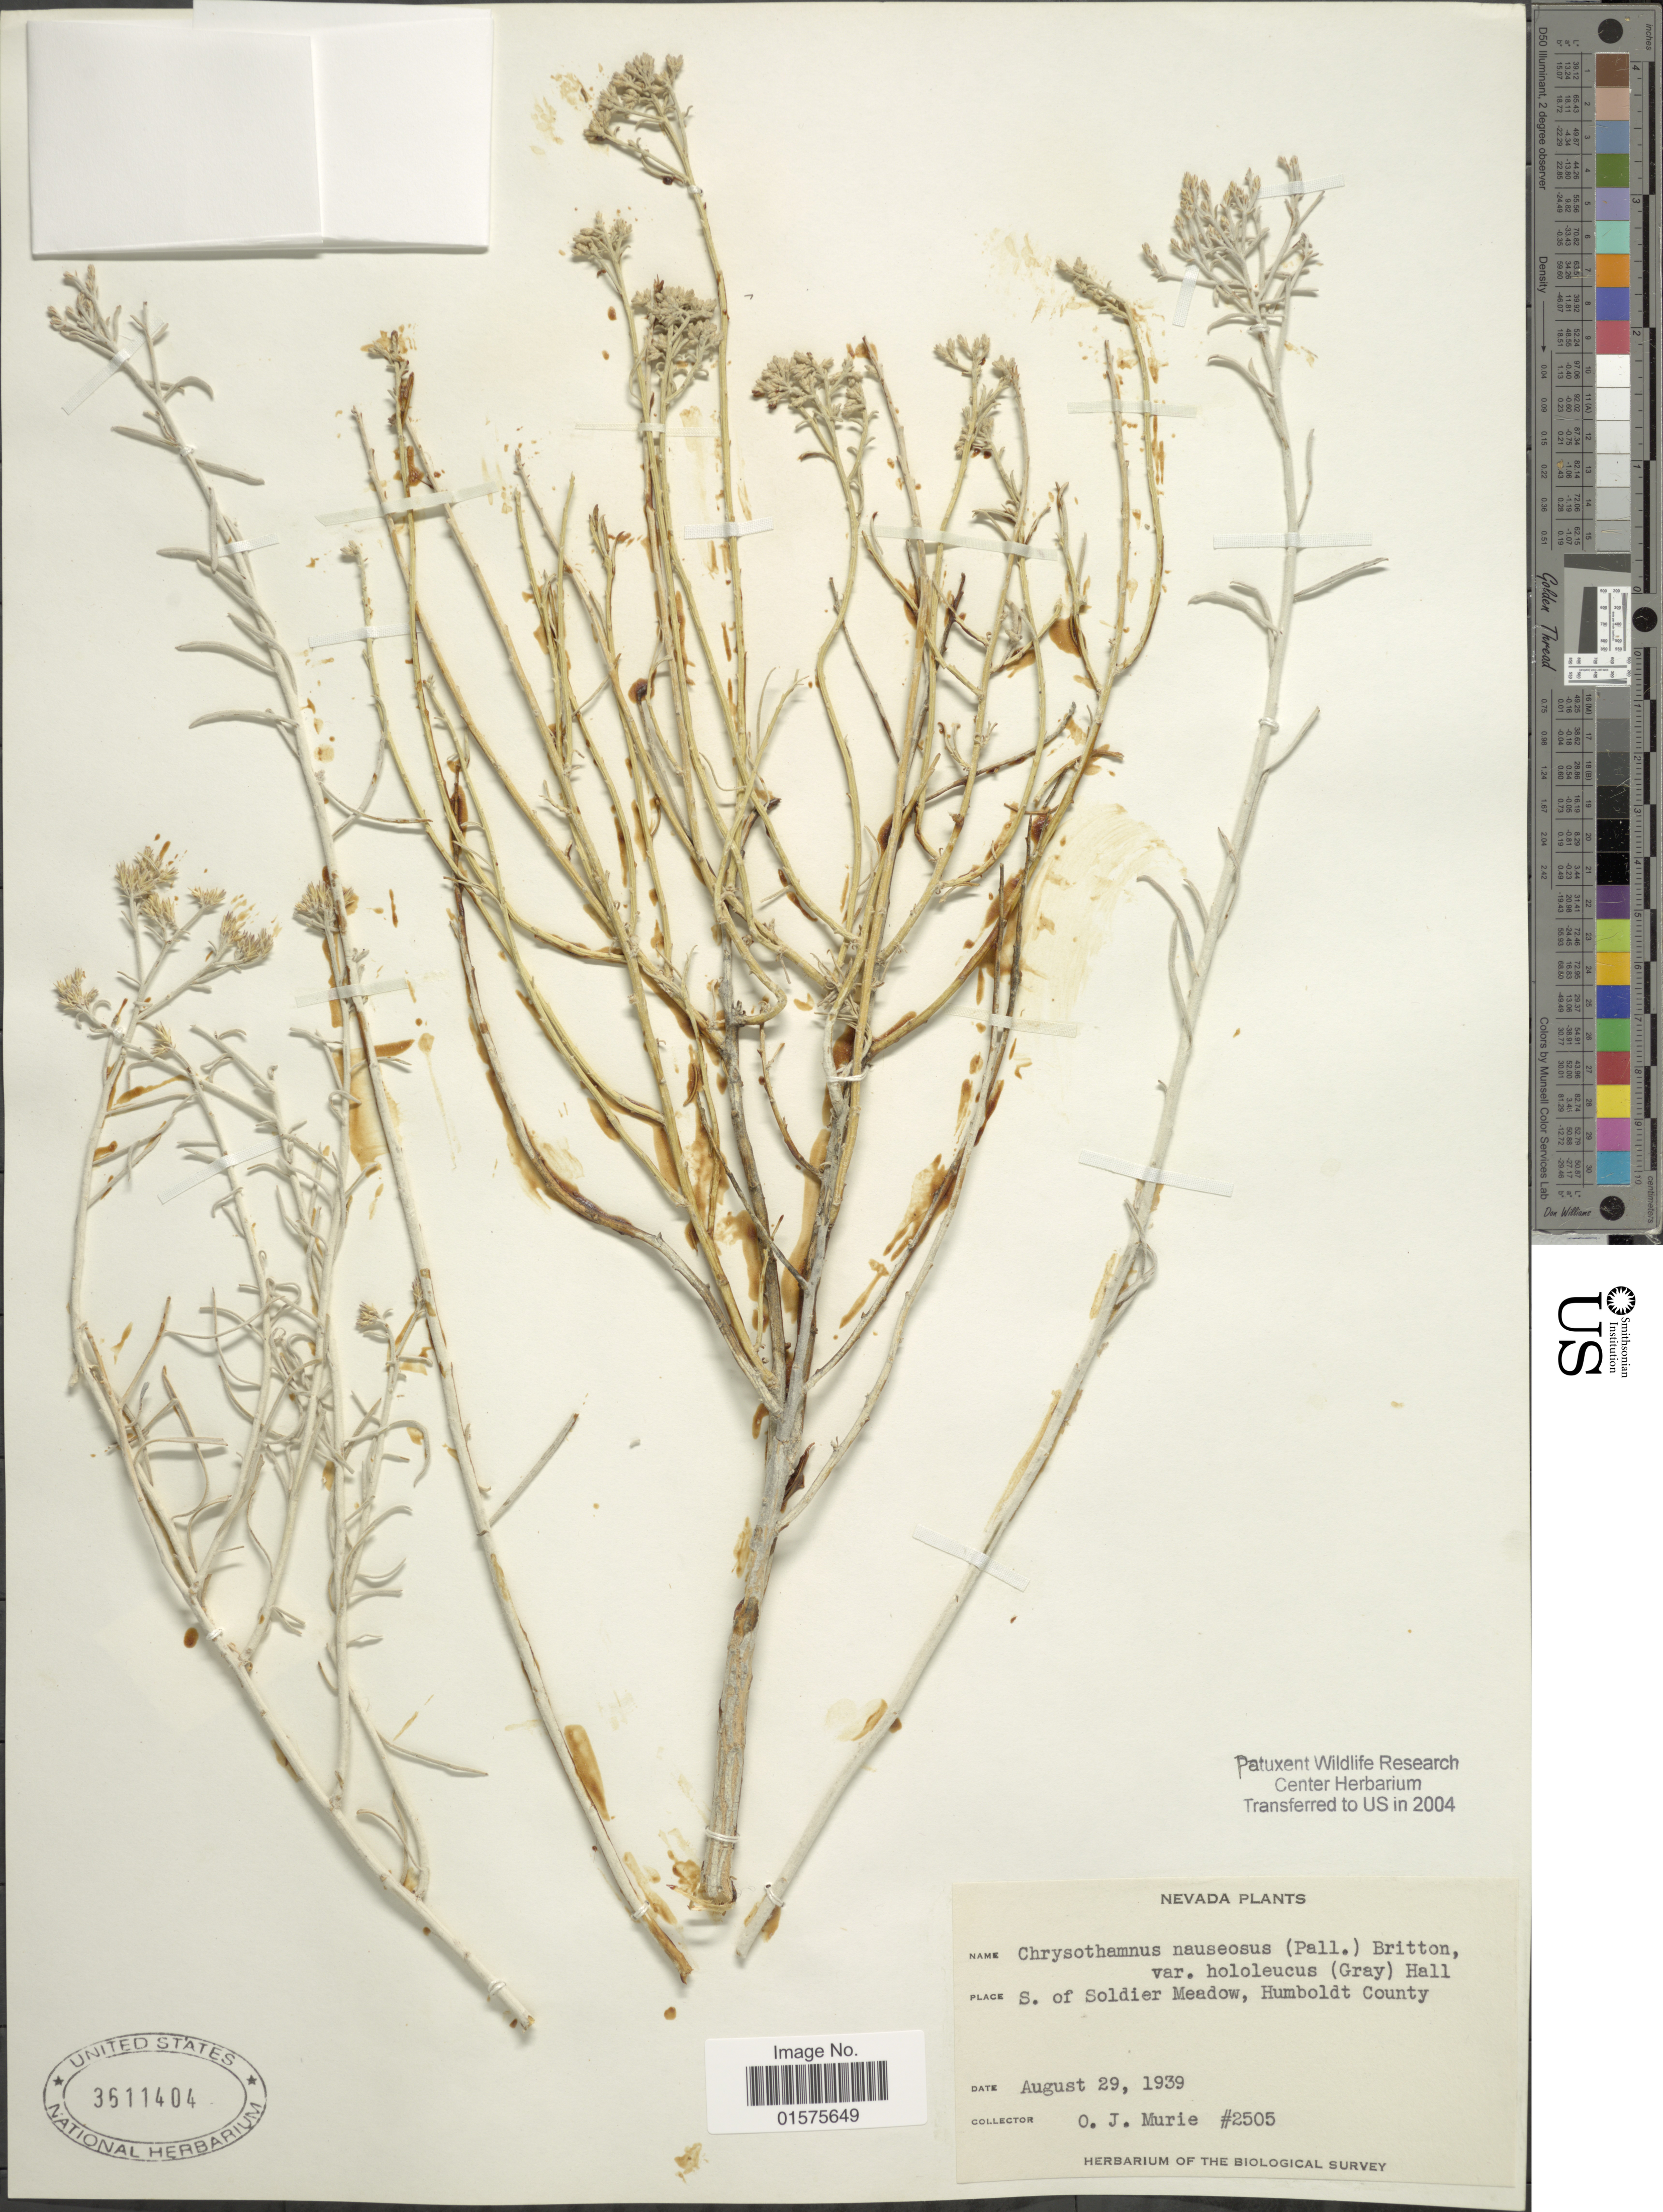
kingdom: Plantae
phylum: Tracheophyta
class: Magnoliopsida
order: Asterales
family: Asteraceae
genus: Ericameria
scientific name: Ericameria nauseosa var. speciosa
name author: (Nutt.) G.L. Nesom & G.I. Baird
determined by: Urbatsch, Lowell E., Curator (LSU), Louisiana State University (UNITED STATES)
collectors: O. Murie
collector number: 2505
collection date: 1939-08-29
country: United States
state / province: Nevada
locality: S. of Soldier Meadow, Humboldt County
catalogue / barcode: US 3611404